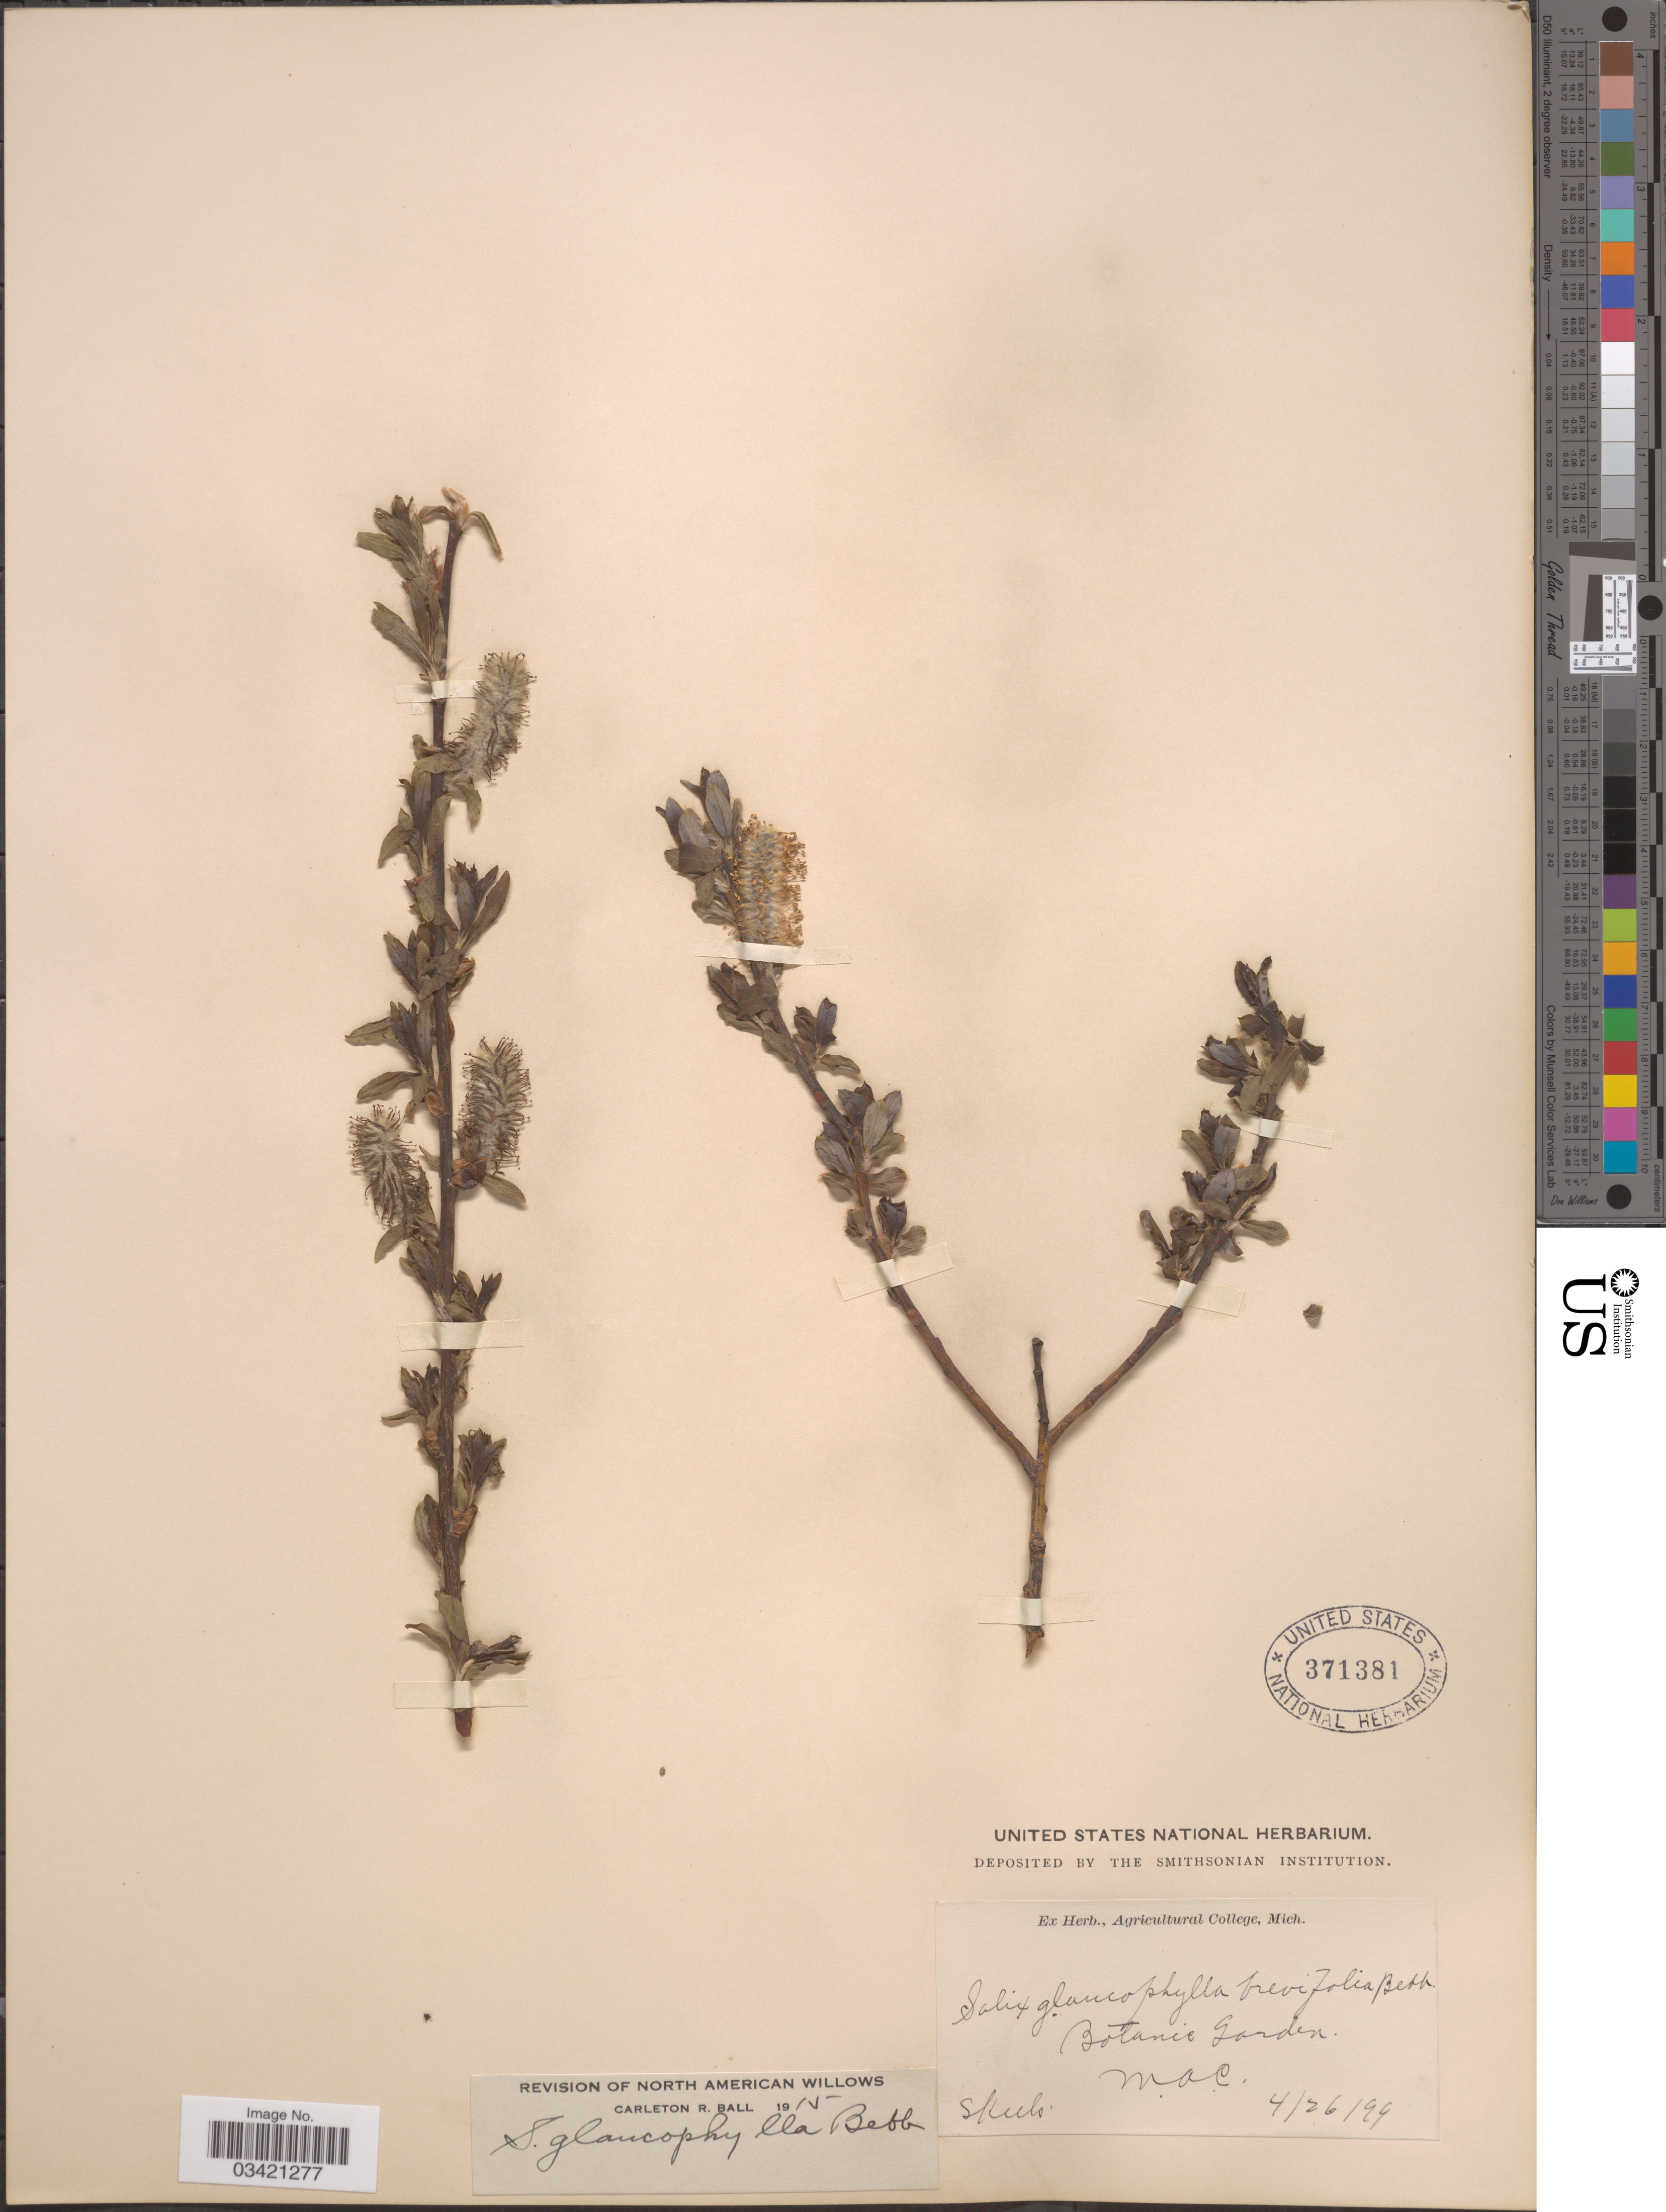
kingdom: Plantae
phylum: Tracheophyta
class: Magnoliopsida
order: Malpighiales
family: Salicaceae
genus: Salix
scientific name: Salix glaucophylla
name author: Andersson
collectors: Skeels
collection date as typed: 4/26/199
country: United States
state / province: Michigan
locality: Botanic Garden. M.A.C.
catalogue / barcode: US 371381